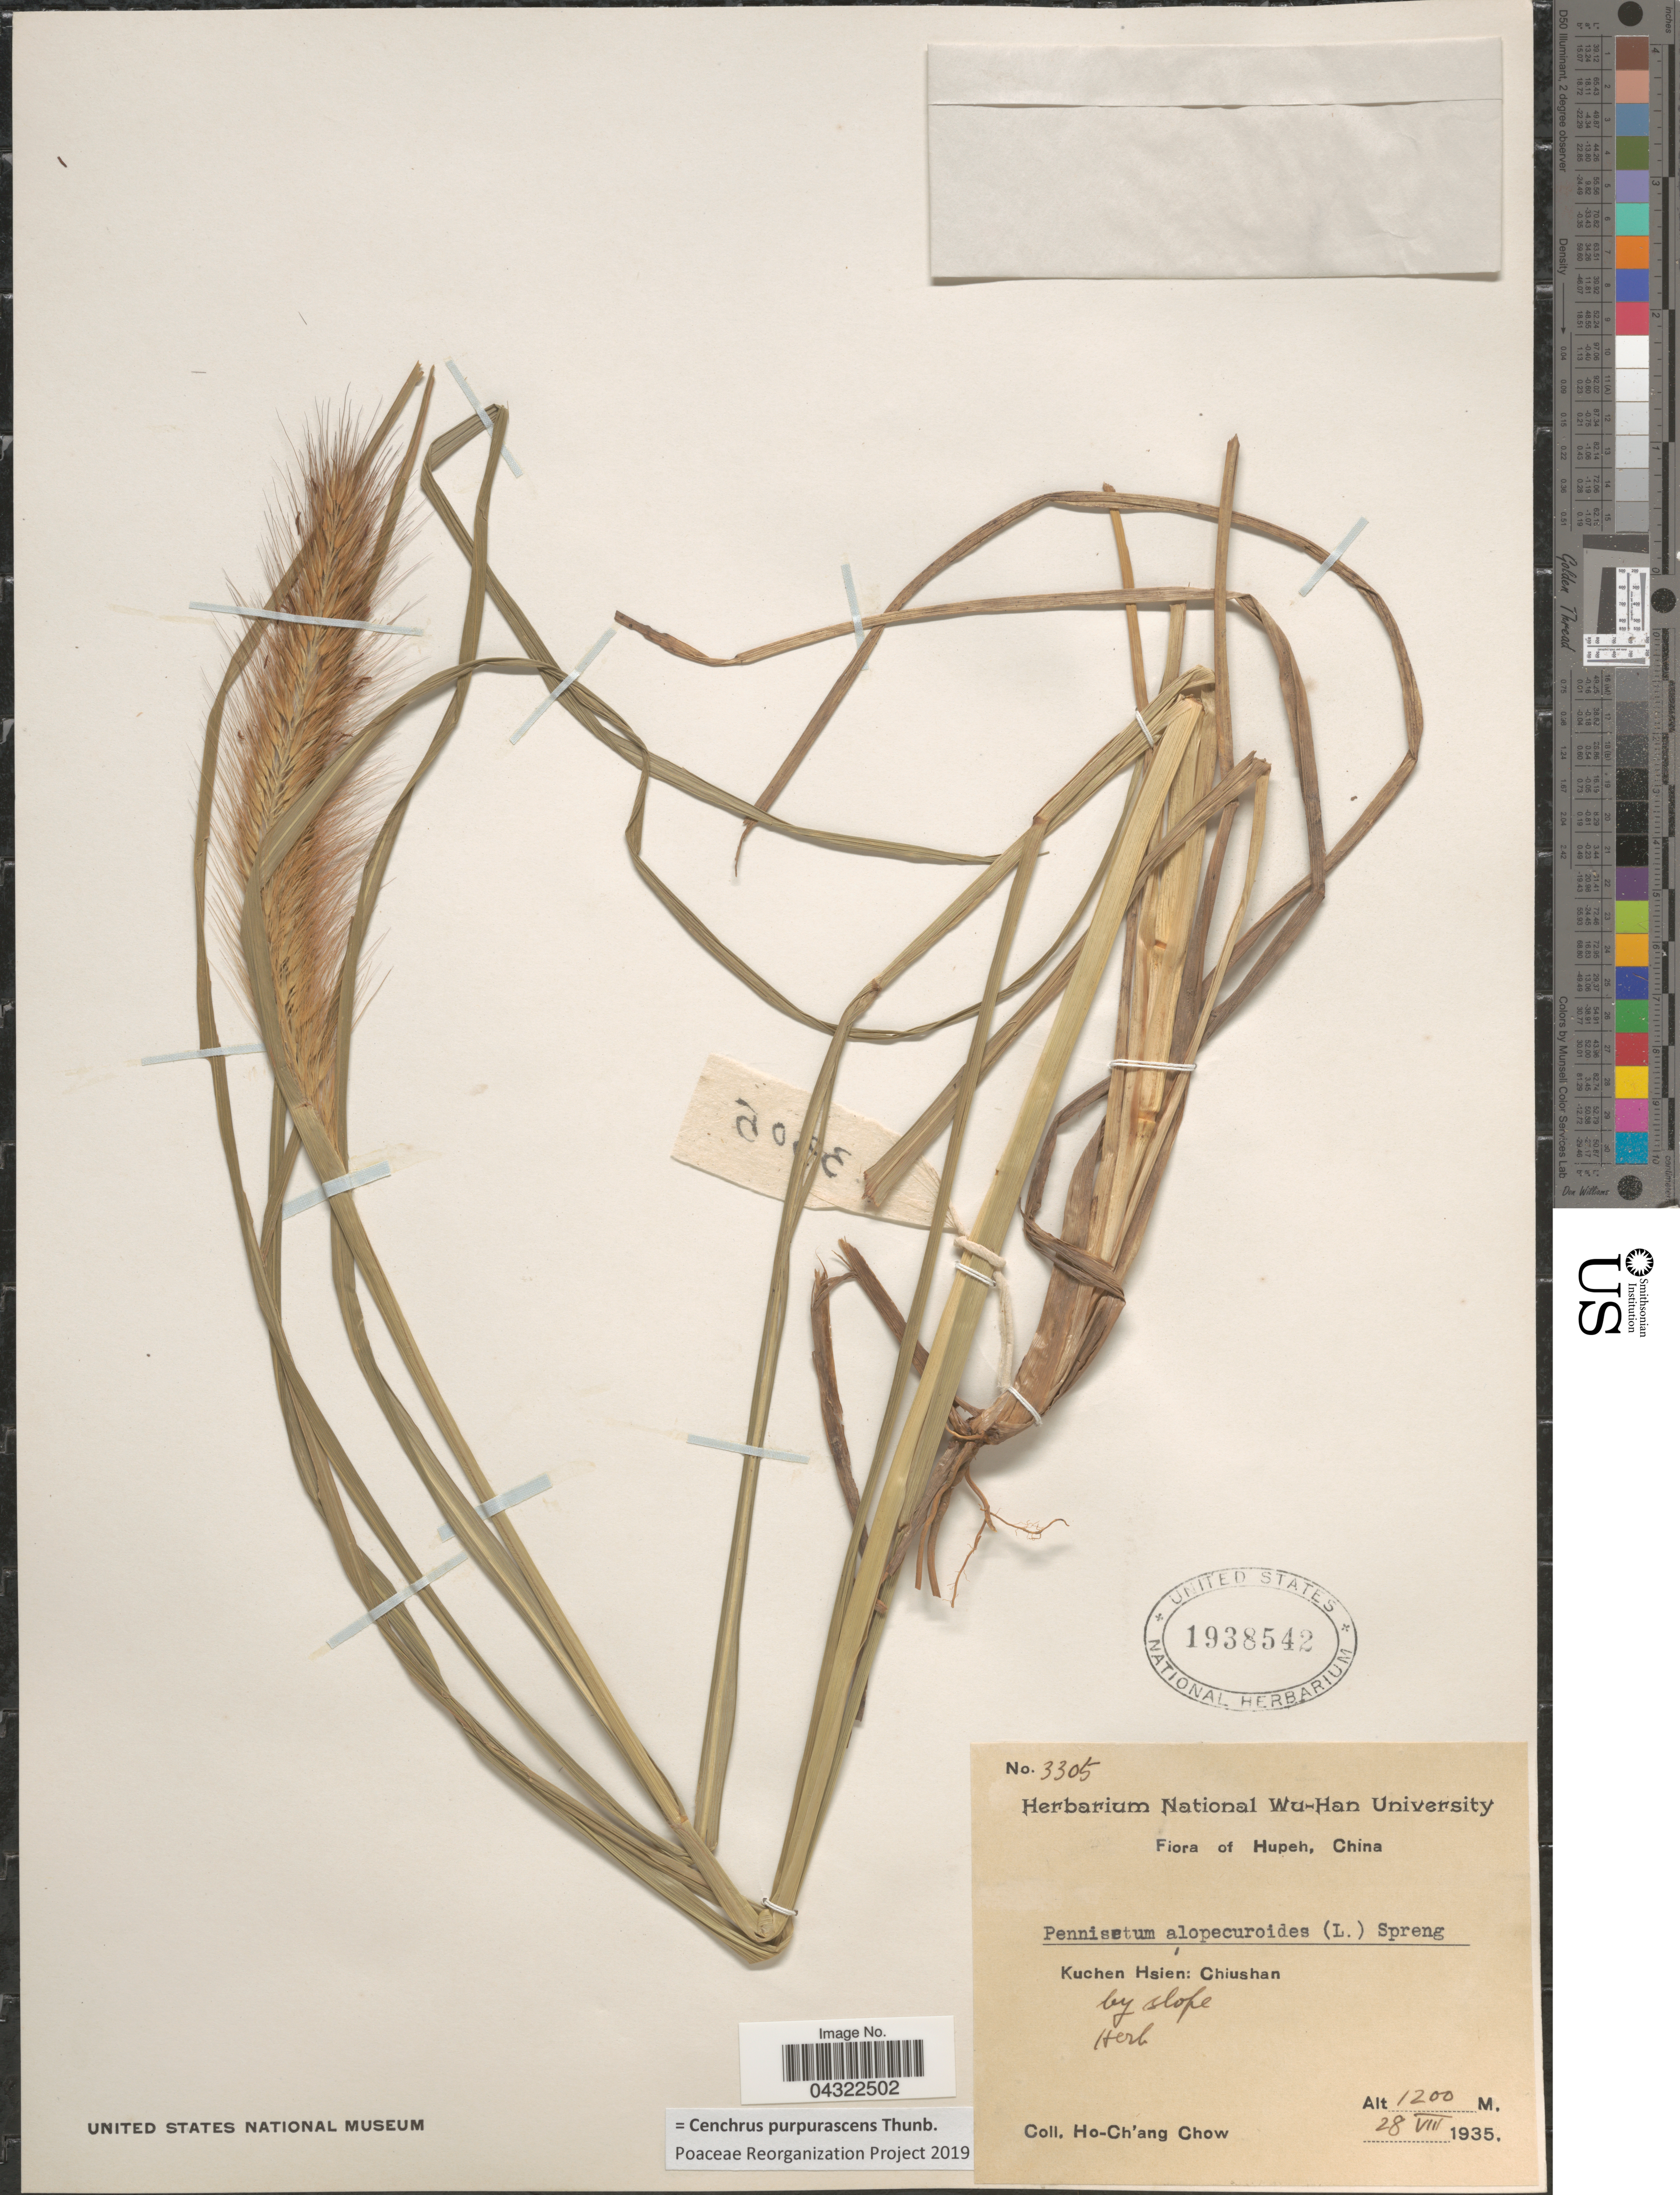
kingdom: Plantae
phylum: Tracheophyta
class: Liliopsida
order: Poales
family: Poaceae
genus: Cenchrus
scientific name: Cenchrus purpurascens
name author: Thunb.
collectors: H. Chow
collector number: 3305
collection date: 1935-08-28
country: China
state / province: Hubei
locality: Hupeh. Kuchen Hsien; Chiushan.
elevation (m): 1200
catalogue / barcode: US 1938542